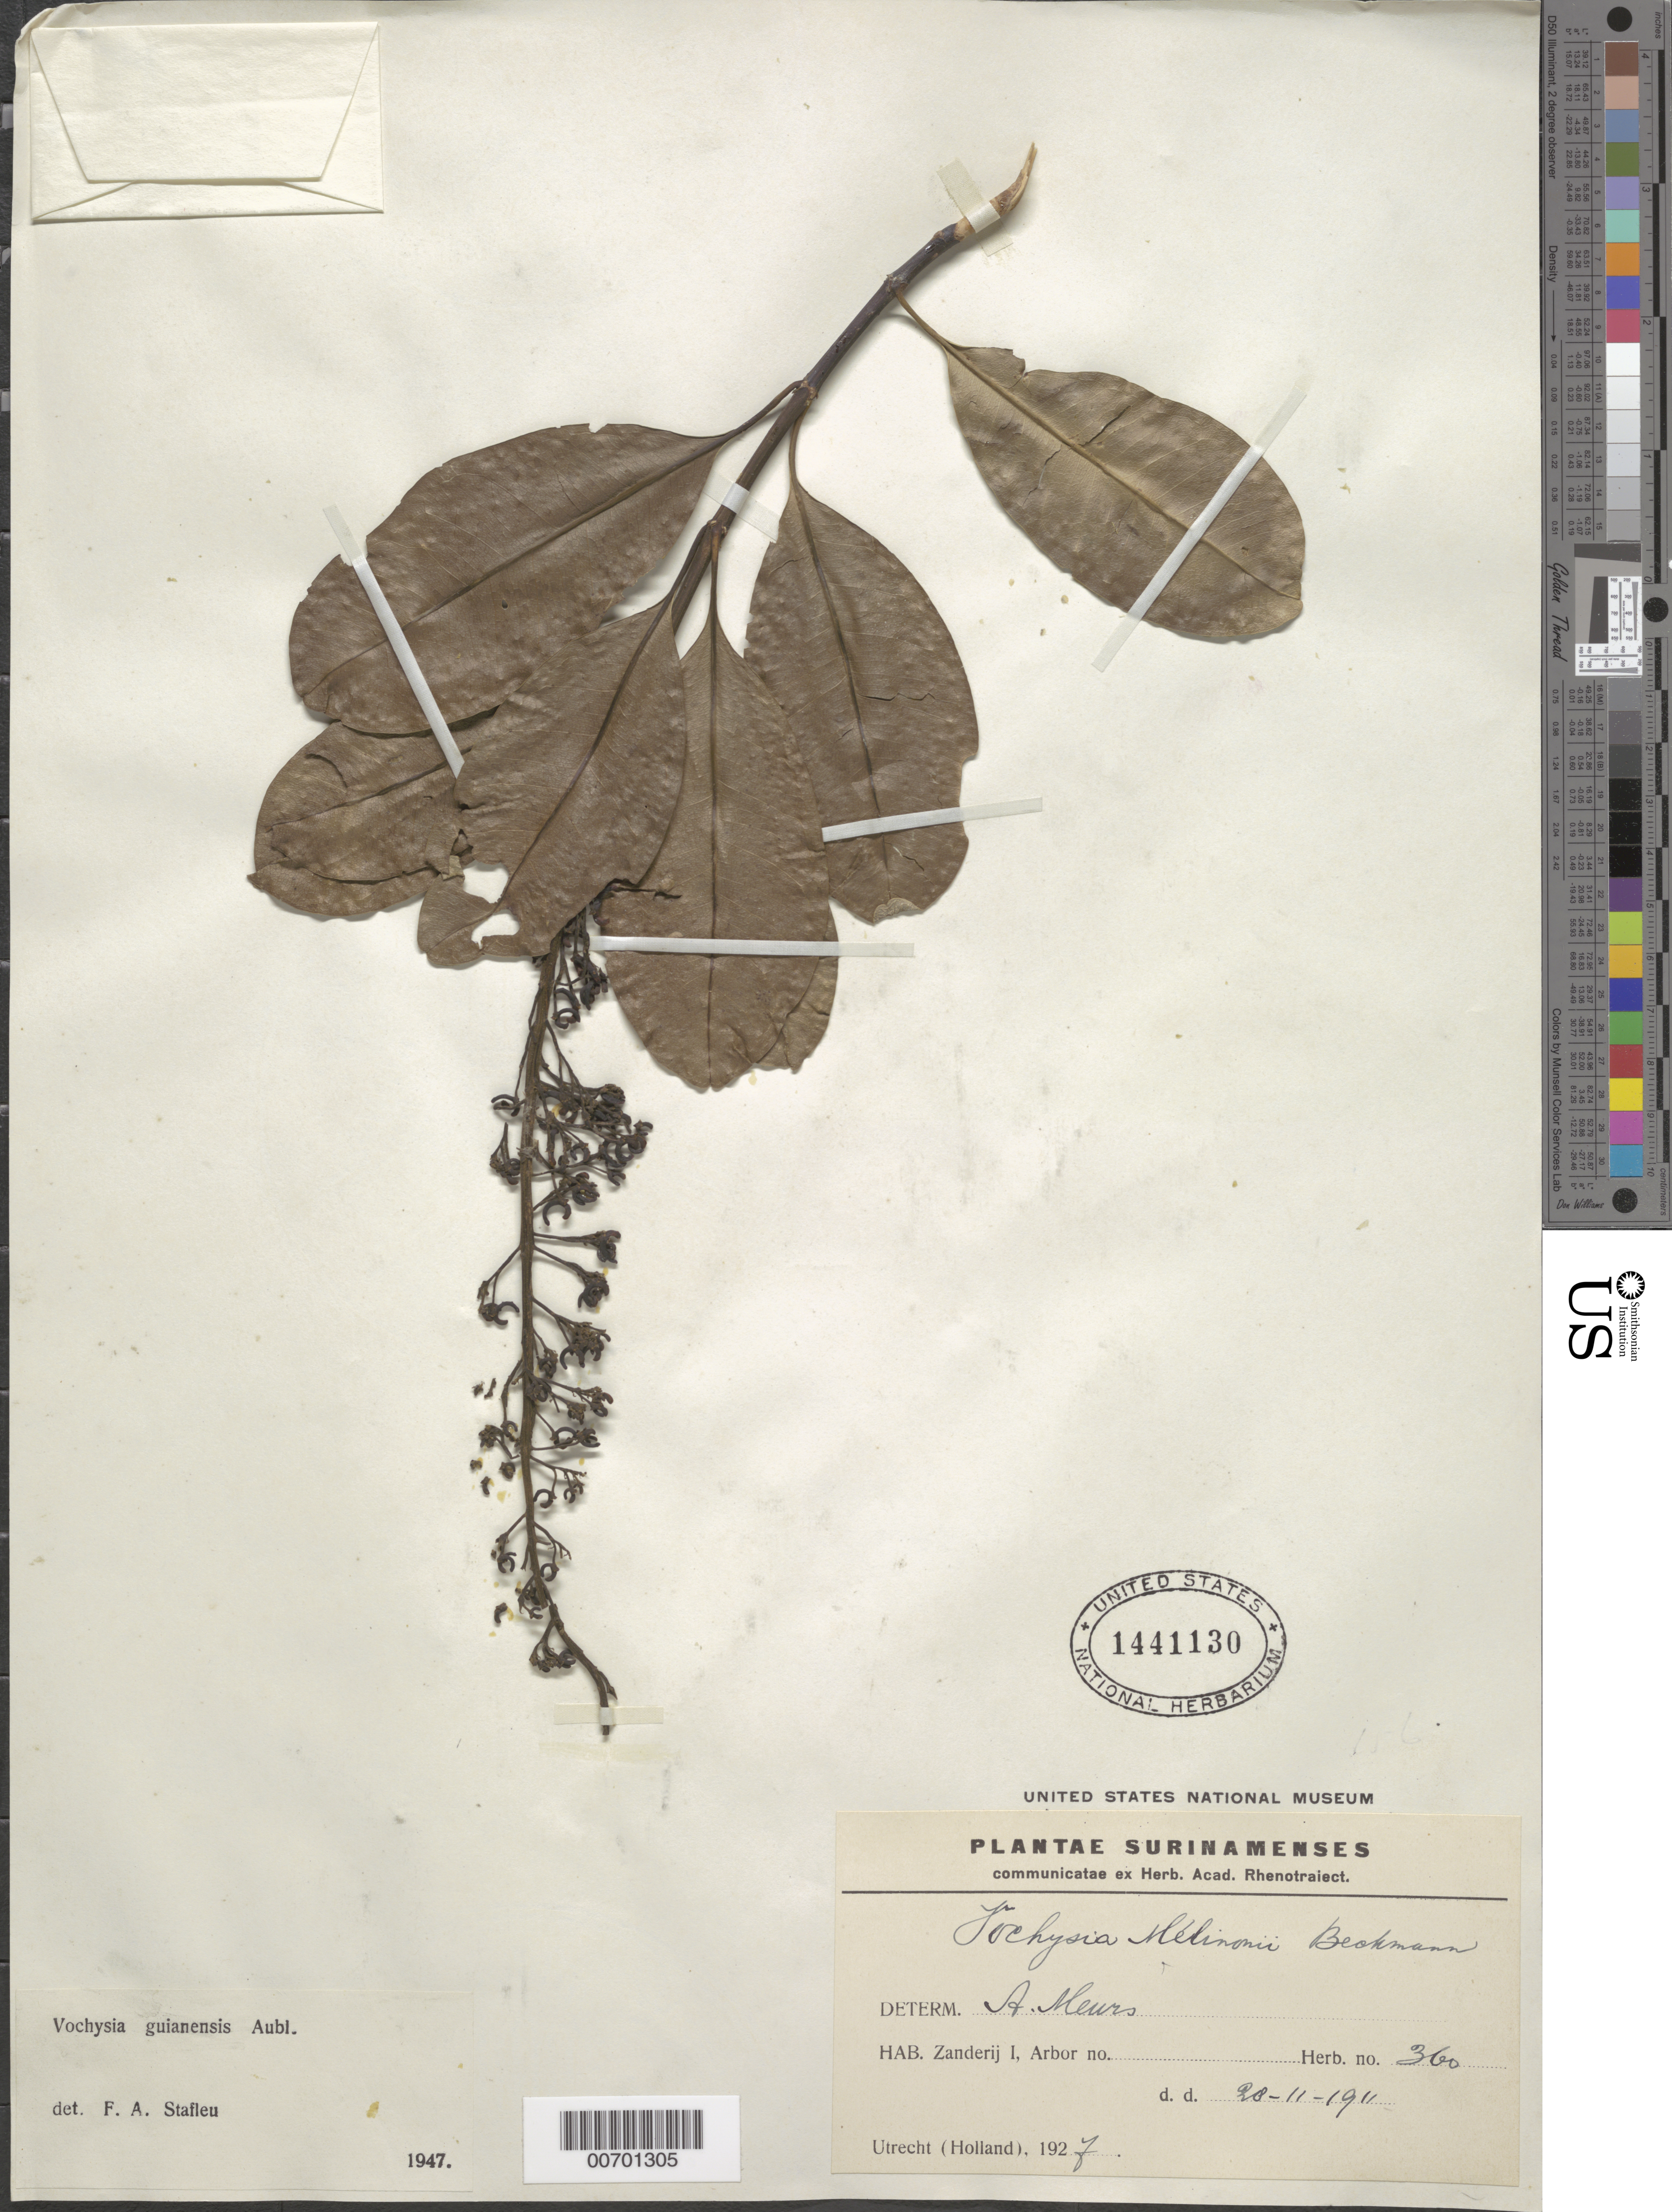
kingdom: Plantae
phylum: Tracheophyta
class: Magnoliopsida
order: Myrtales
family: Vochysiaceae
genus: Vochysia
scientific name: Vochysia guianensis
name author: Aubl.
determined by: Stafleu, F. A.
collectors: Forestry Bureau-Surinam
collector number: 360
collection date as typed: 20-Nov-11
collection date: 1911-11-20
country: Suriname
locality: Zanderij I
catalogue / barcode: US 1441130